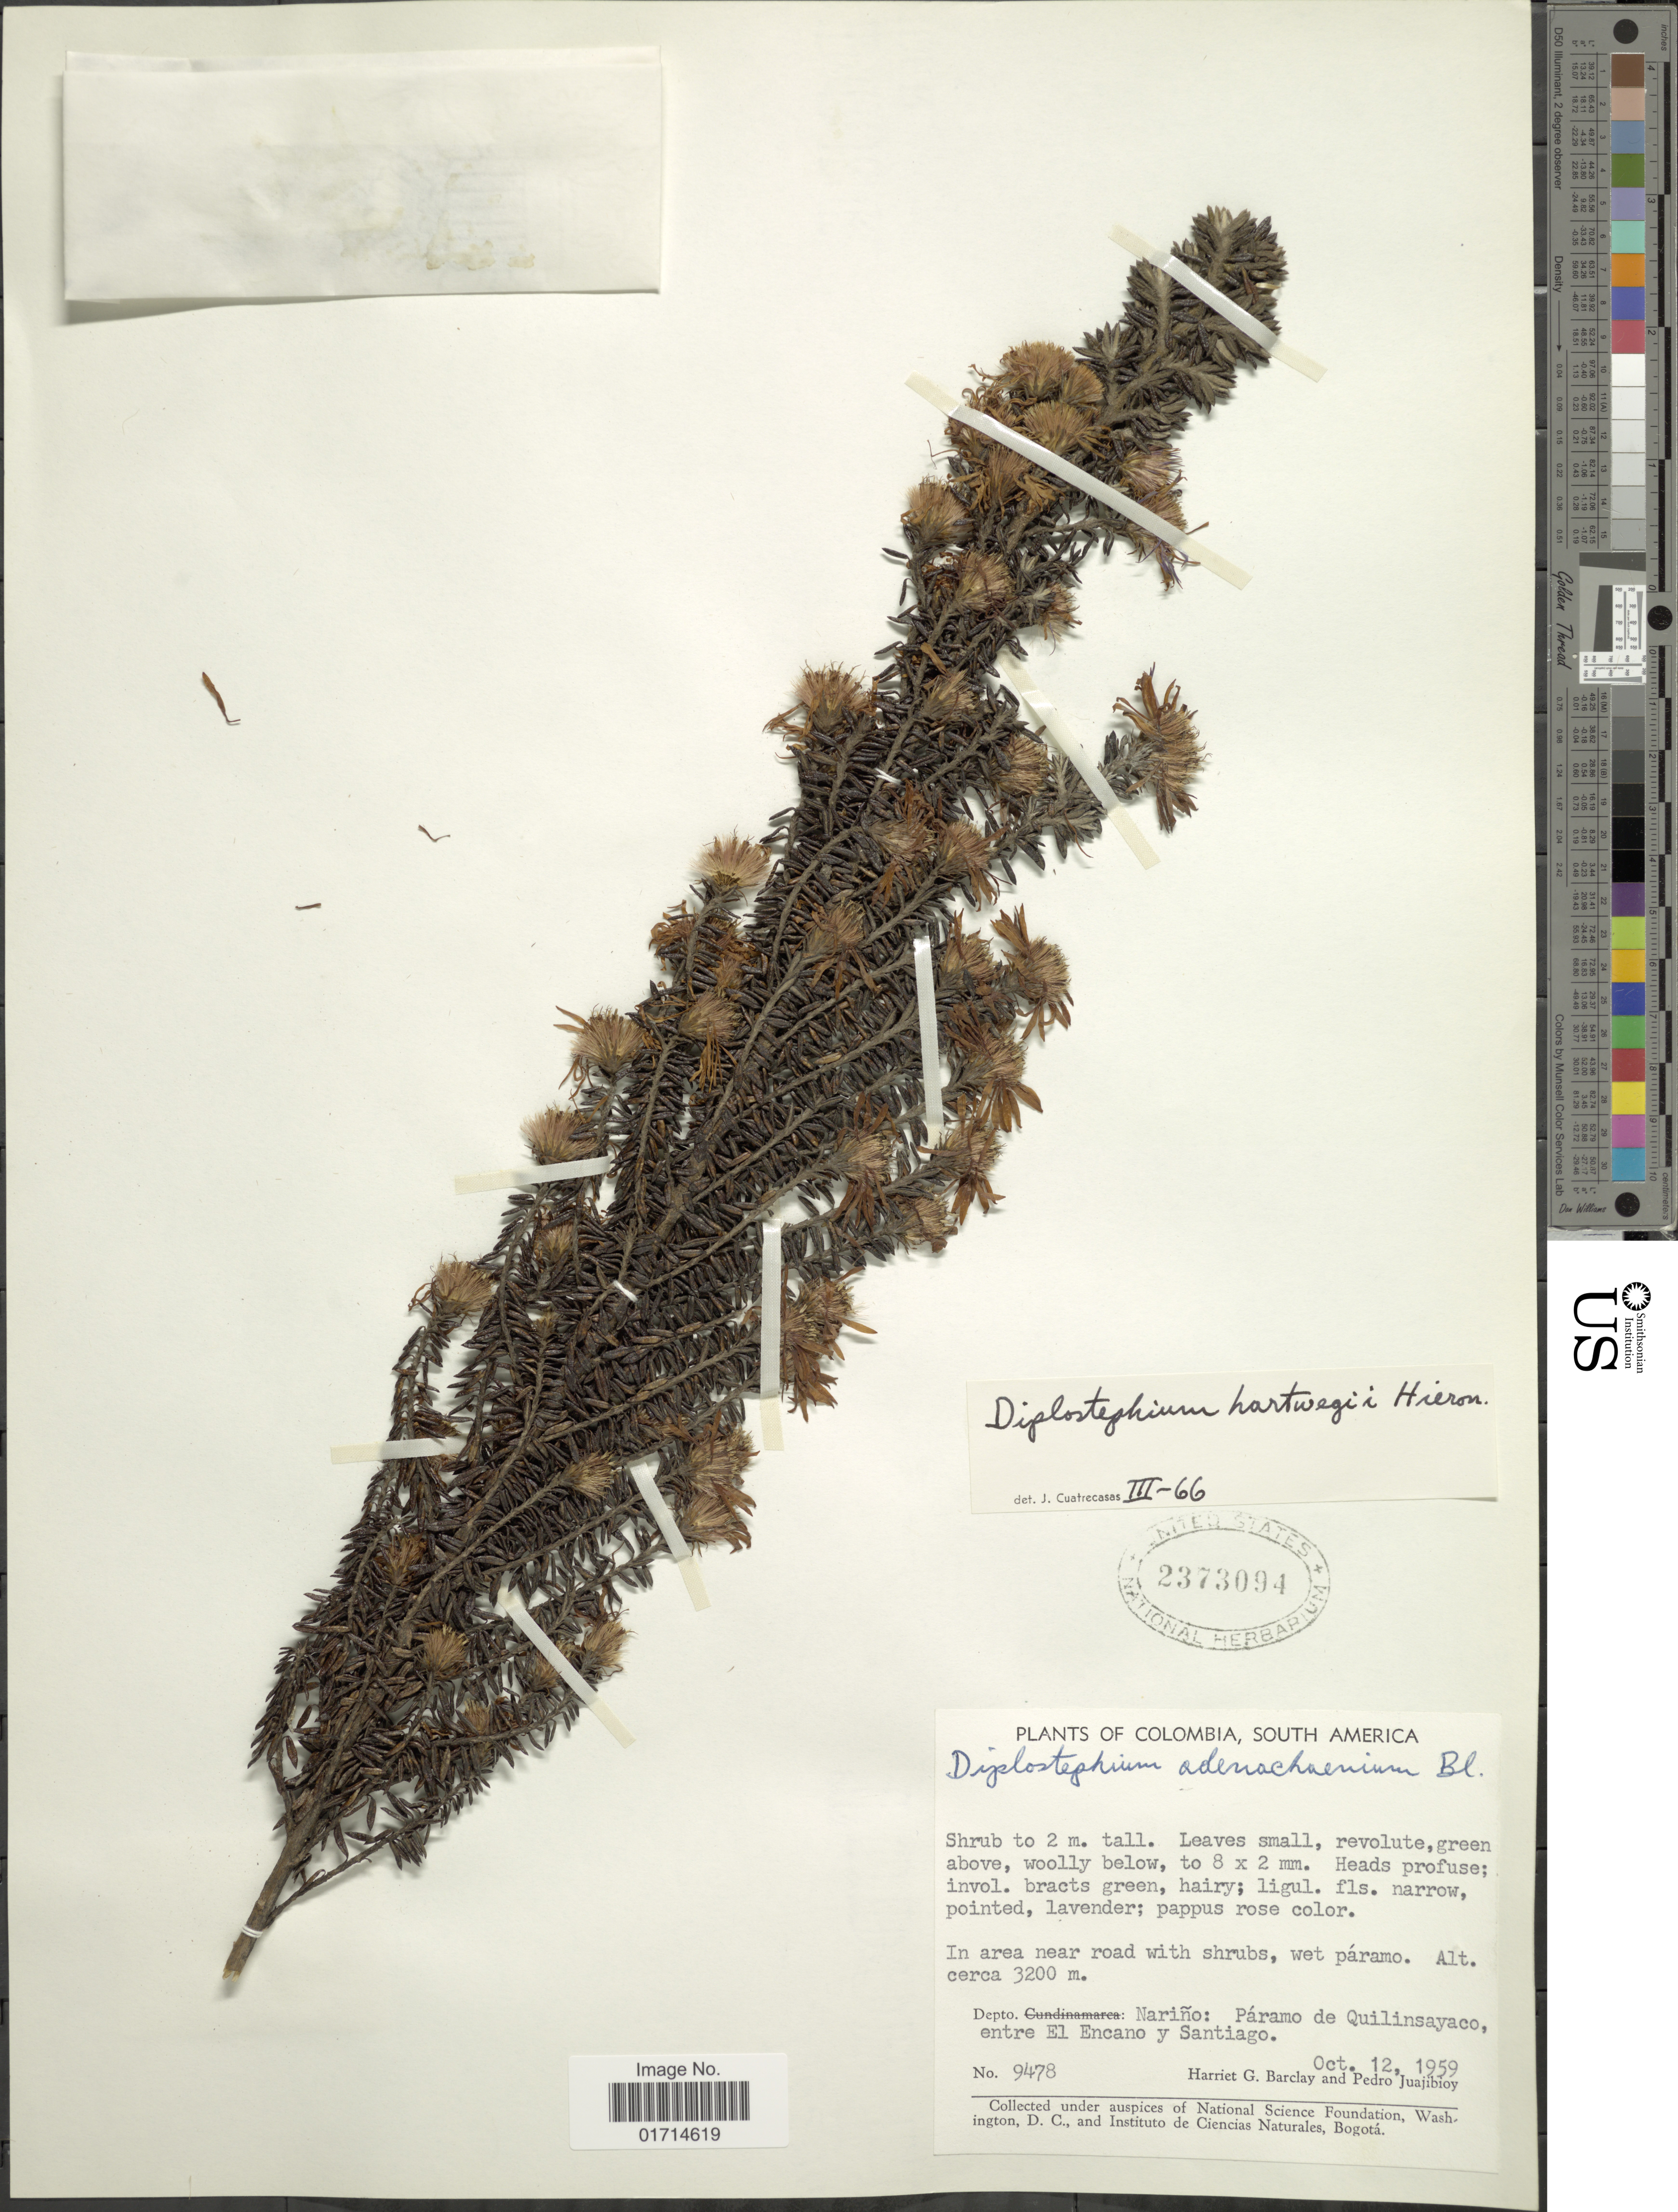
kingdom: Plantae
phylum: Tracheophyta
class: Magnoliopsida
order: Asterales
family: Asteraceae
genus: Diplostephium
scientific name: Diplostephium hartwegii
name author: Hieron.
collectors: H. G. Barclay & P. Juajibioy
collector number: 9478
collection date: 1959-10-12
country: Colombia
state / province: Nariño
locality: Paramo de Quilinsayaco, entre El Encano y Santiago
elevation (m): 3200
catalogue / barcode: US 2373094